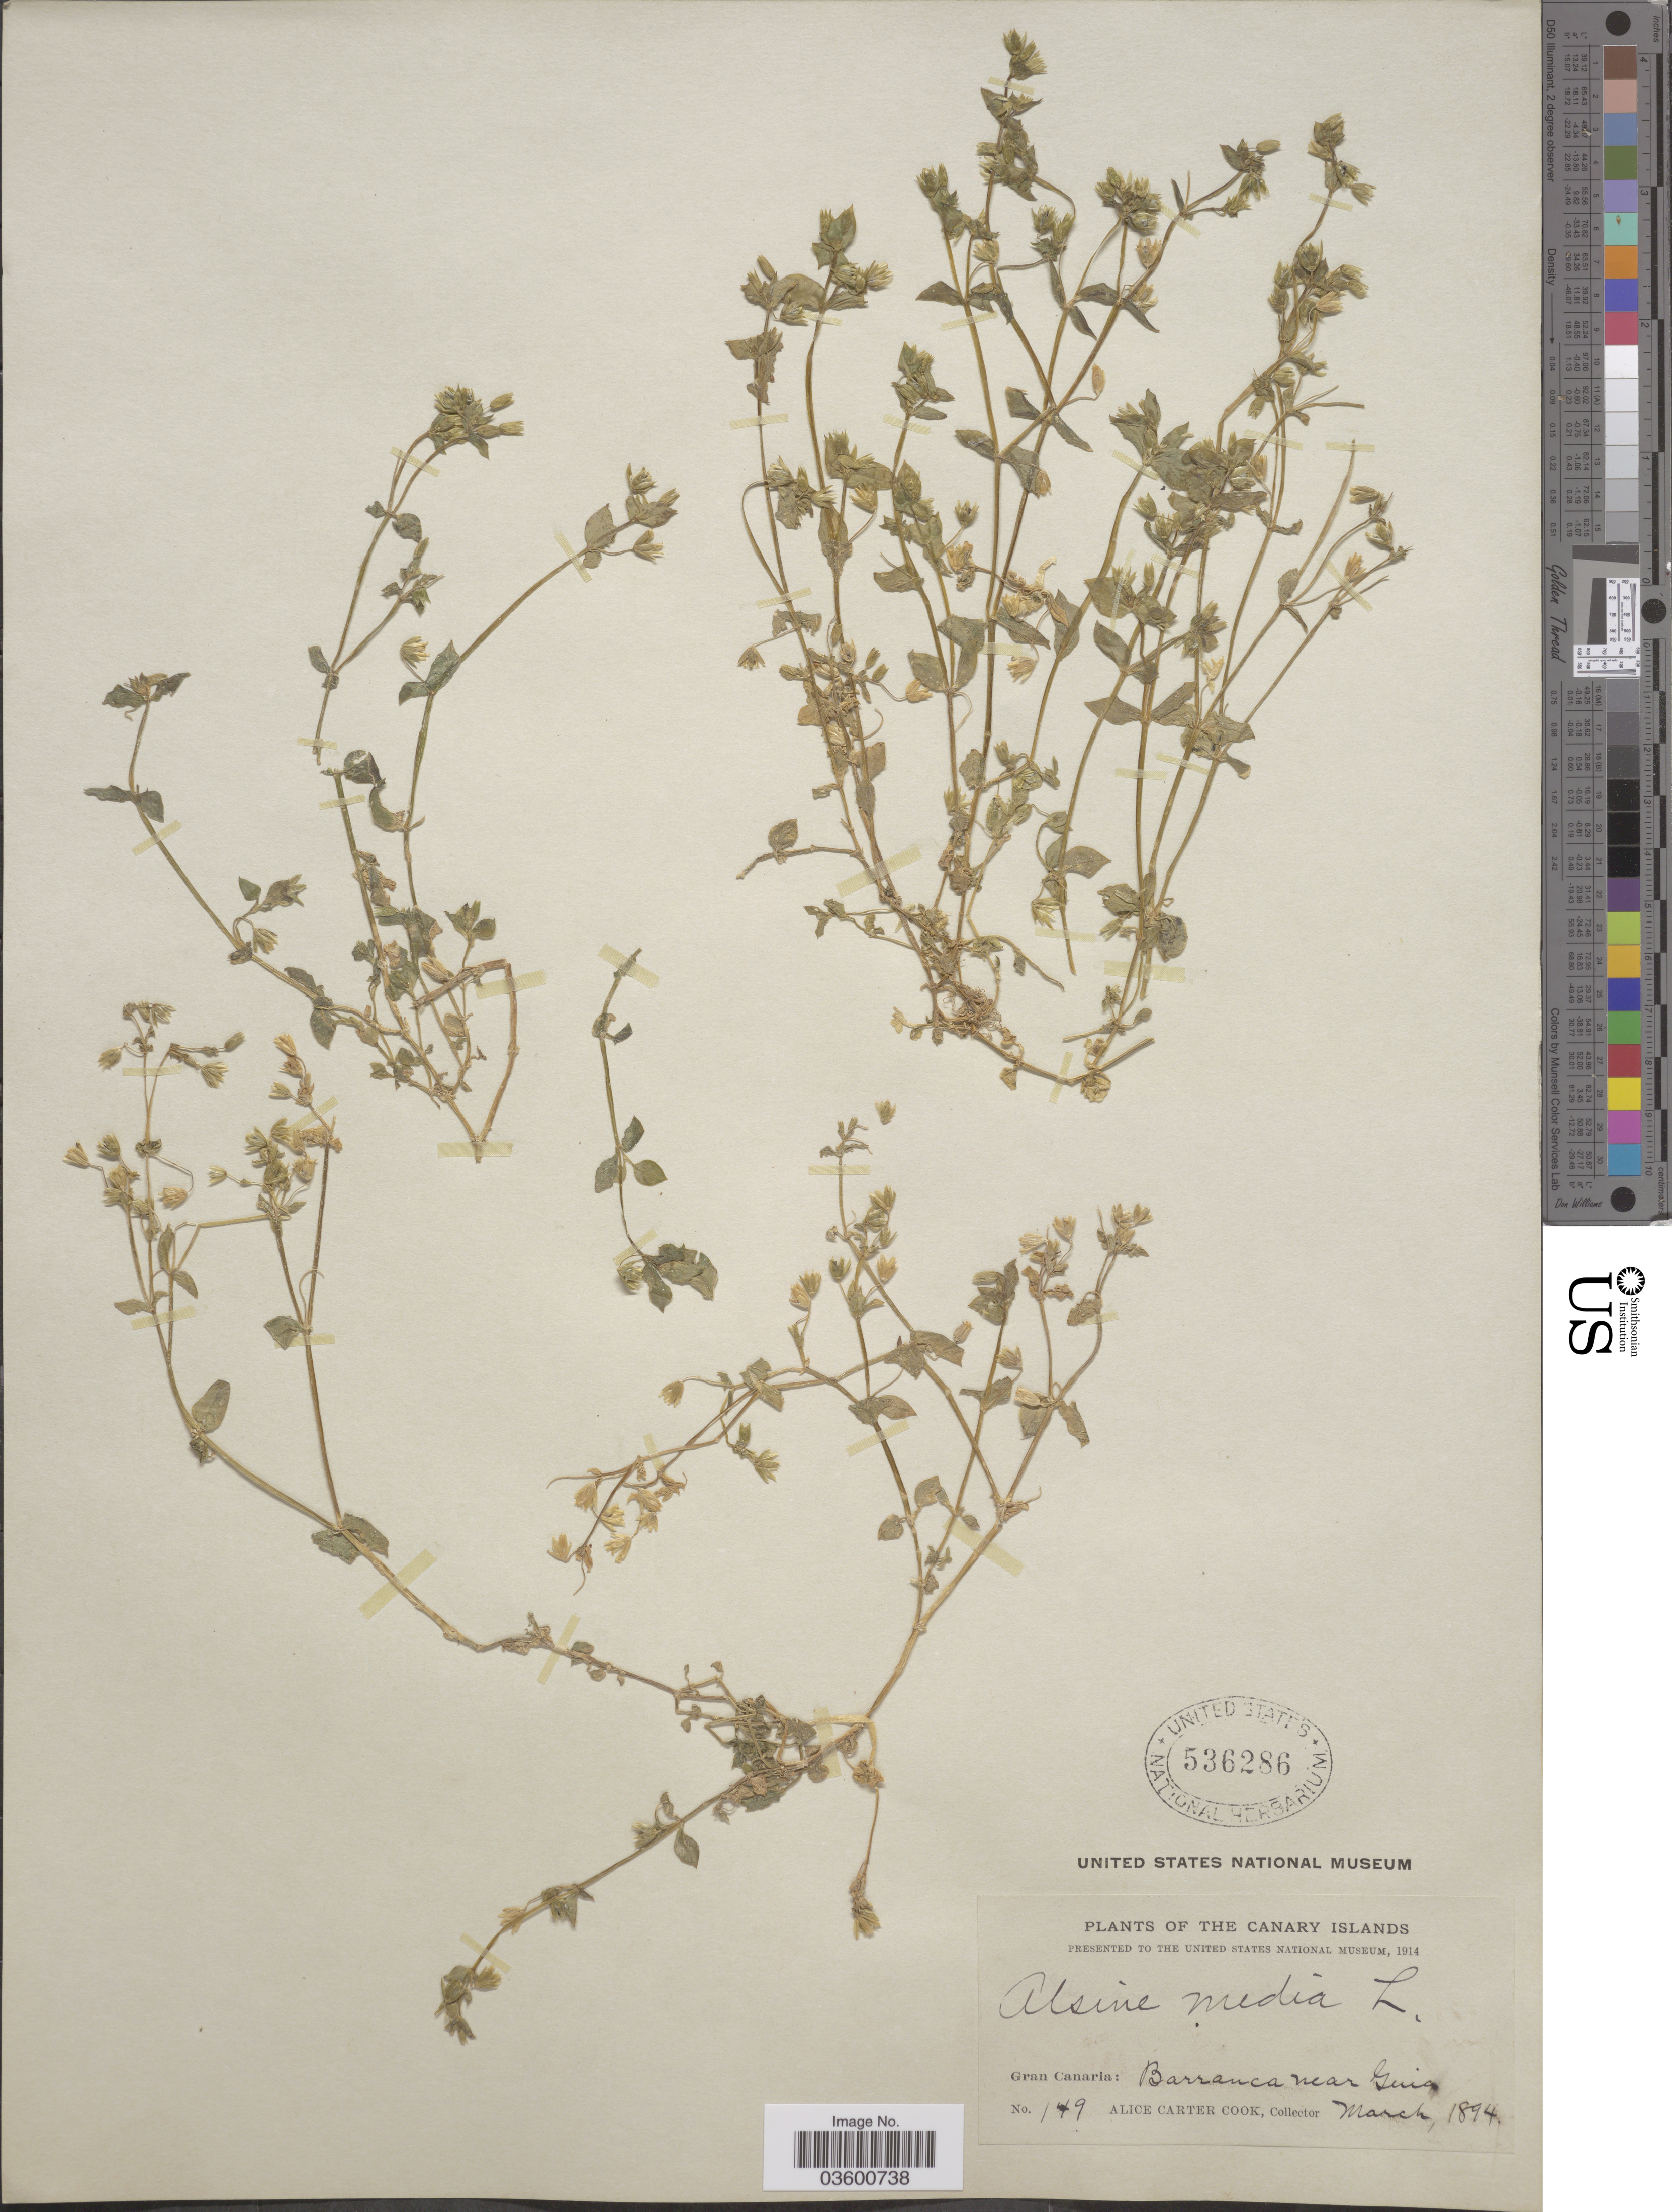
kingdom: Plantae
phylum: Tracheophyta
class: Magnoliopsida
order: Caryophyllales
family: Caryophyllaceae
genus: Stellaria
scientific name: Stellaria media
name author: (L.) Vill.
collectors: Alice C. Cook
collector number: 149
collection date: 1894-03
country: Spain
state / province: Canarias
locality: The Canary Islands. Gran Canaria: Barranca near Guia.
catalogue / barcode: US 536286